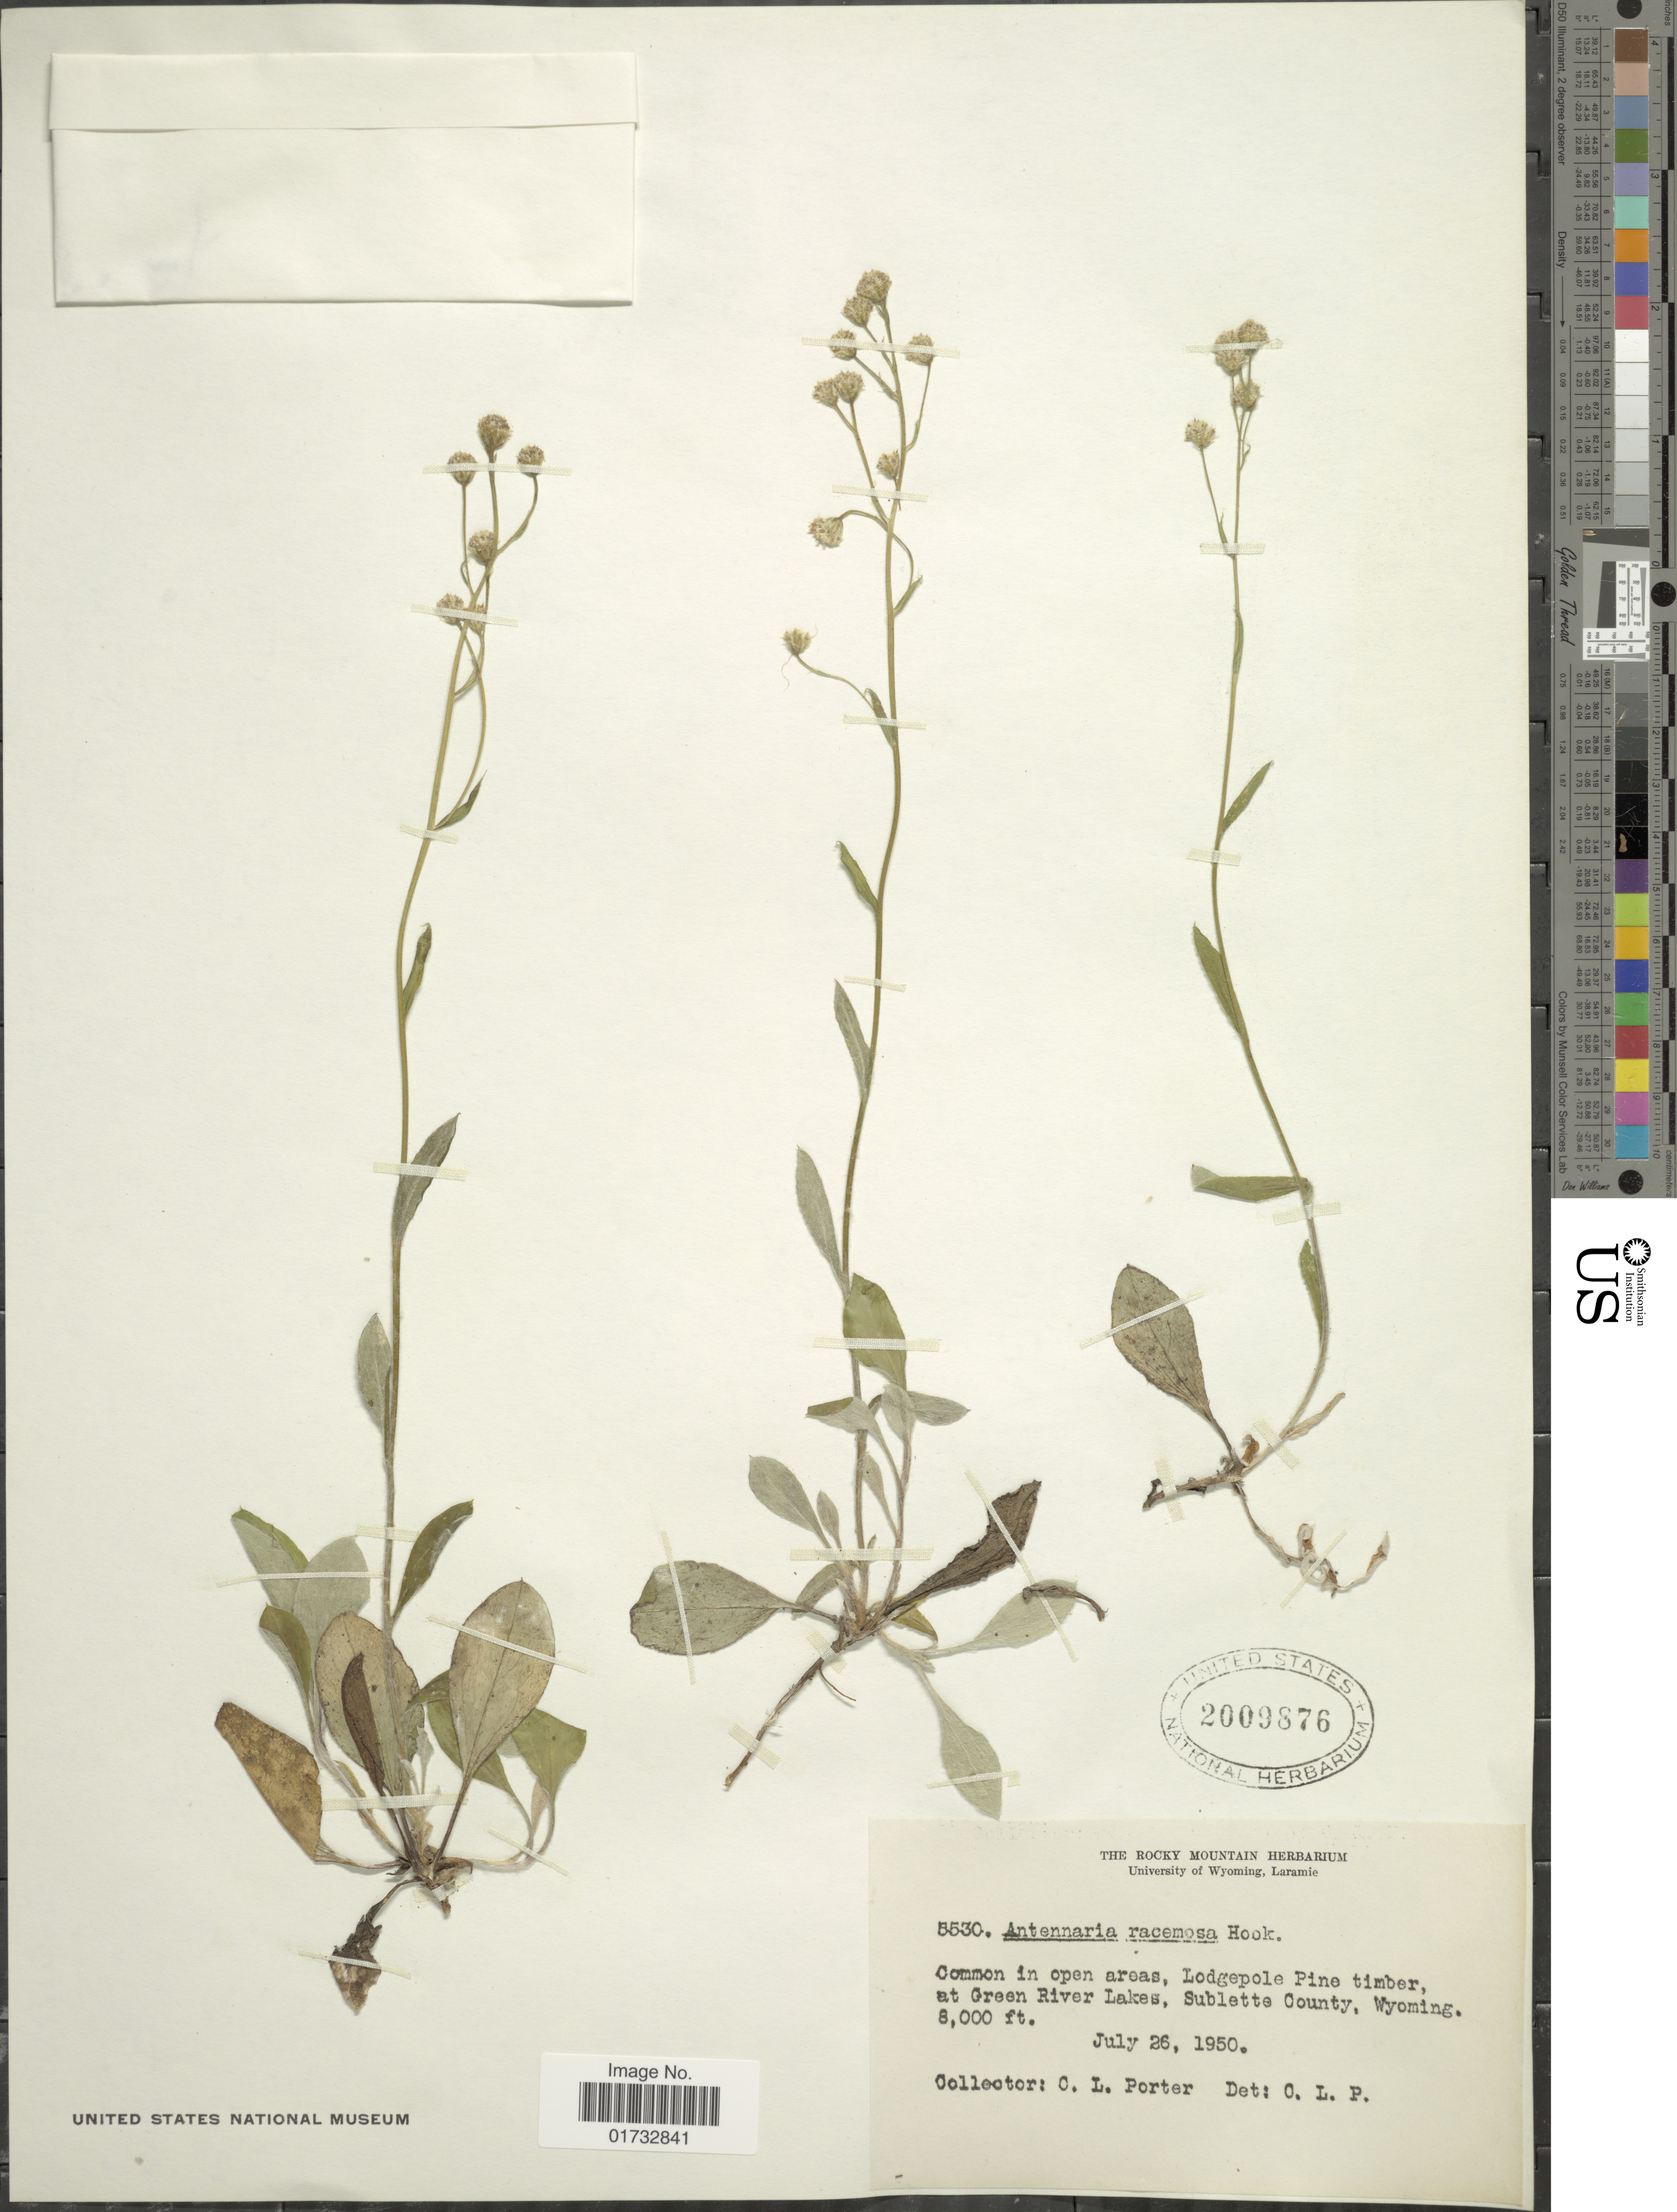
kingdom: Plantae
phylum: Tracheophyta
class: Magnoliopsida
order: Asterales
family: Asteraceae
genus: Antennaria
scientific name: Antennaria racemosa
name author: Hook.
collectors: C. L. Porter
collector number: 5530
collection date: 1950-07-26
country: United States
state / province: Wyoming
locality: Lodgepole Pine timber, at Green River Lakes, Sublette County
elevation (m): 2438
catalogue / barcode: US 2009876